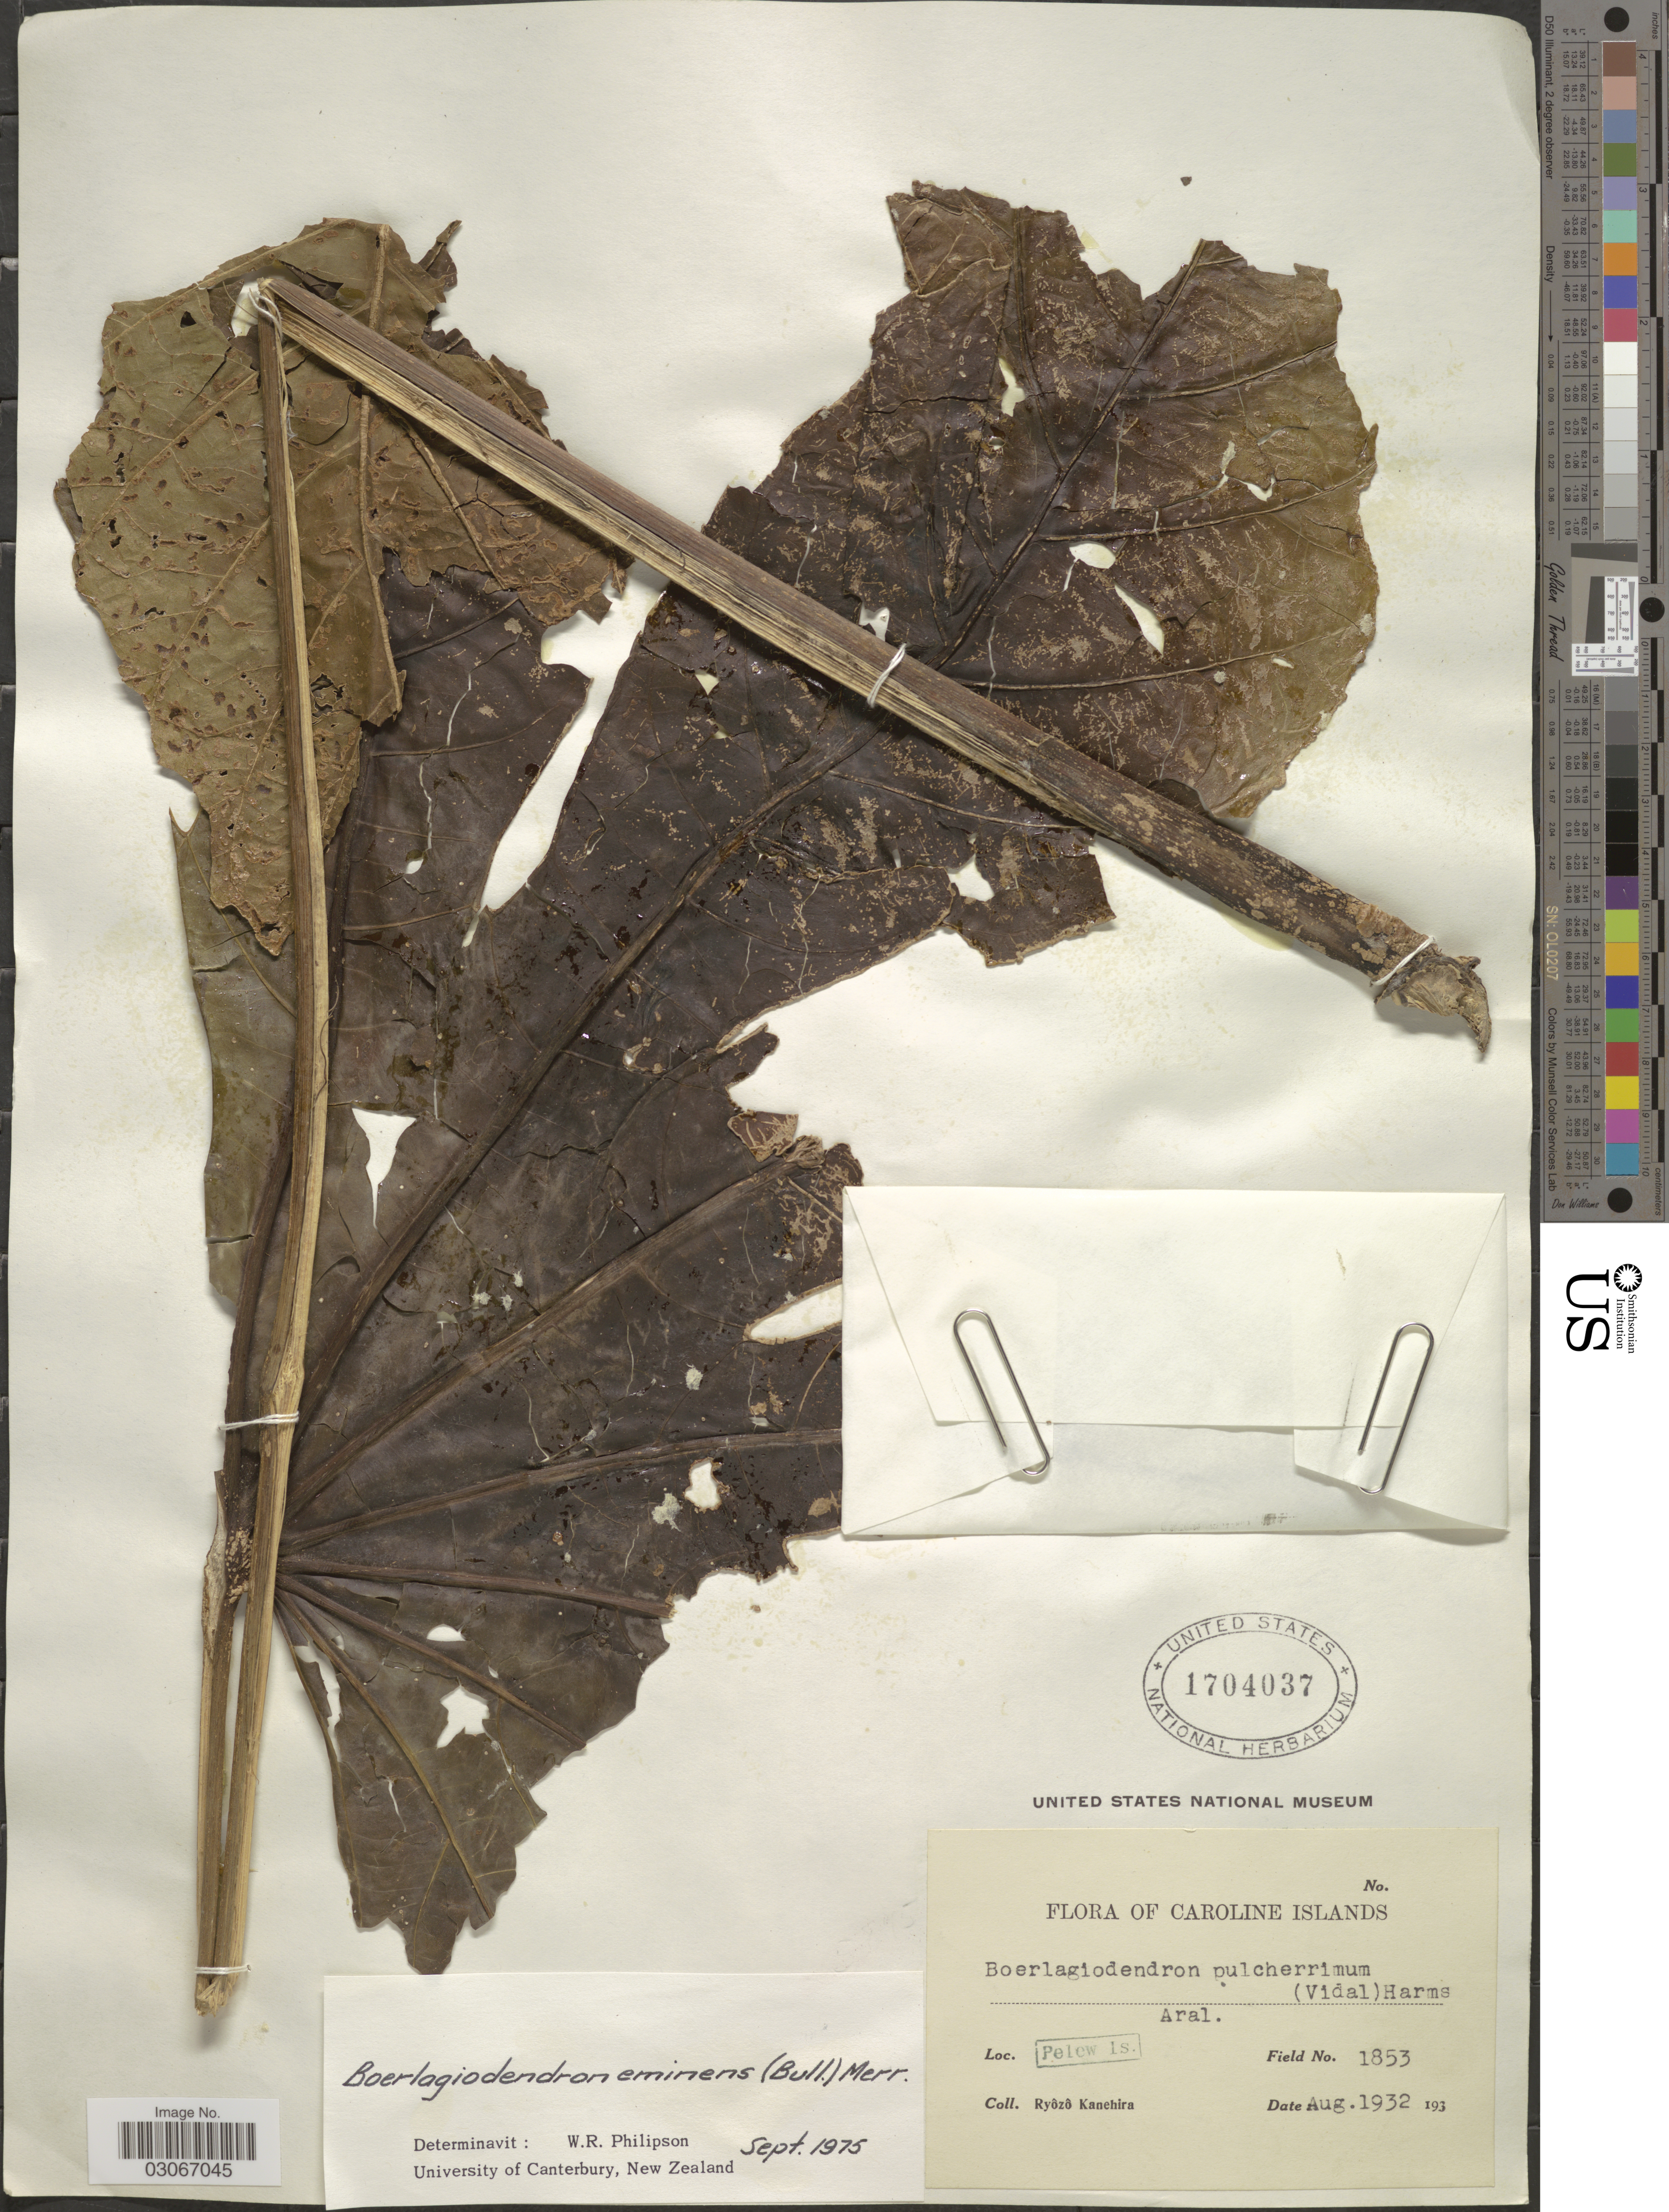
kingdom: Plantae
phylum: Tracheophyta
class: Magnoliopsida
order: Apiales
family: Araliaceae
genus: Osmoxylon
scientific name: Osmoxylon eminens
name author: (Bull) Philipson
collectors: R. Kanehira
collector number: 1853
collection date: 1932-08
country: Palau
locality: Caroline Islands. Pelew Is.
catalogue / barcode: US 1704037